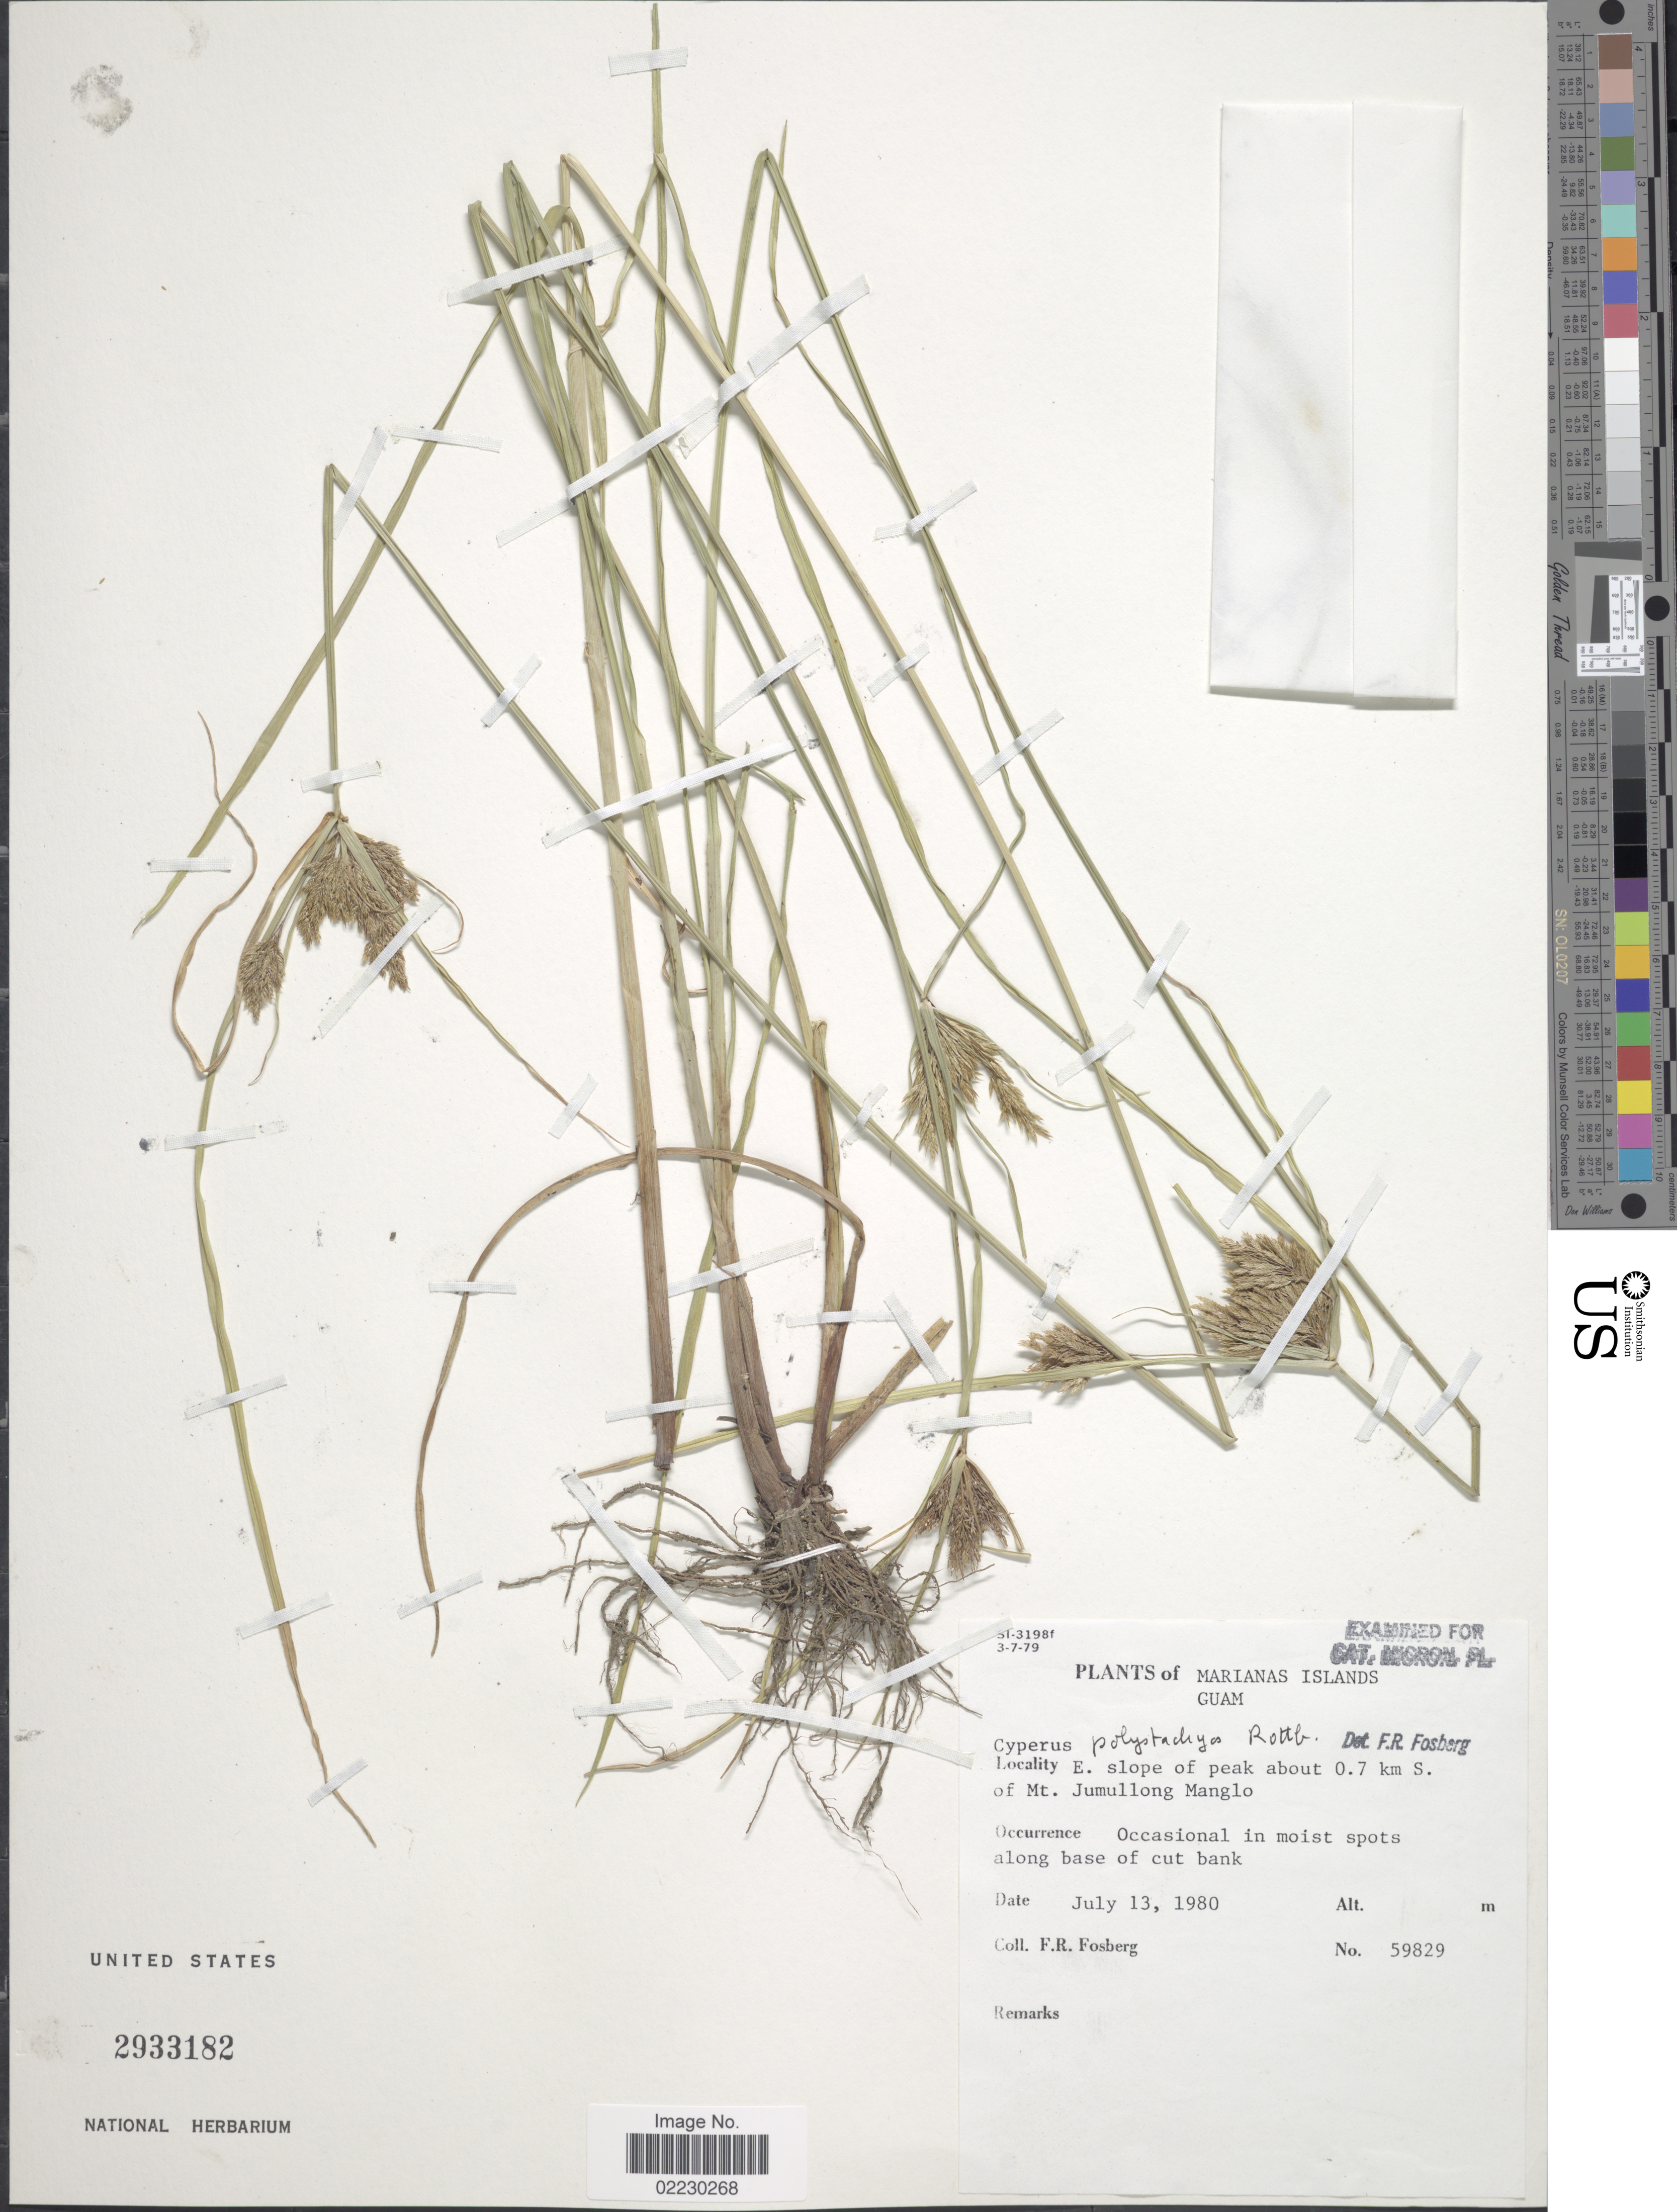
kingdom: Plantae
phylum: Tracheophyta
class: Liliopsida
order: Poales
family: Cyperaceae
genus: Cyperus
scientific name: Cyperus polystachyos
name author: Rottb.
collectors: F. R. Fosberg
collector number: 59829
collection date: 1980-07-13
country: Guam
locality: Marianas Islands, E. slope of peak about 0.7 km S. of Mt. Jumullong Manglo, occasional in moist spots along base of cut bank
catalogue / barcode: US 2933182